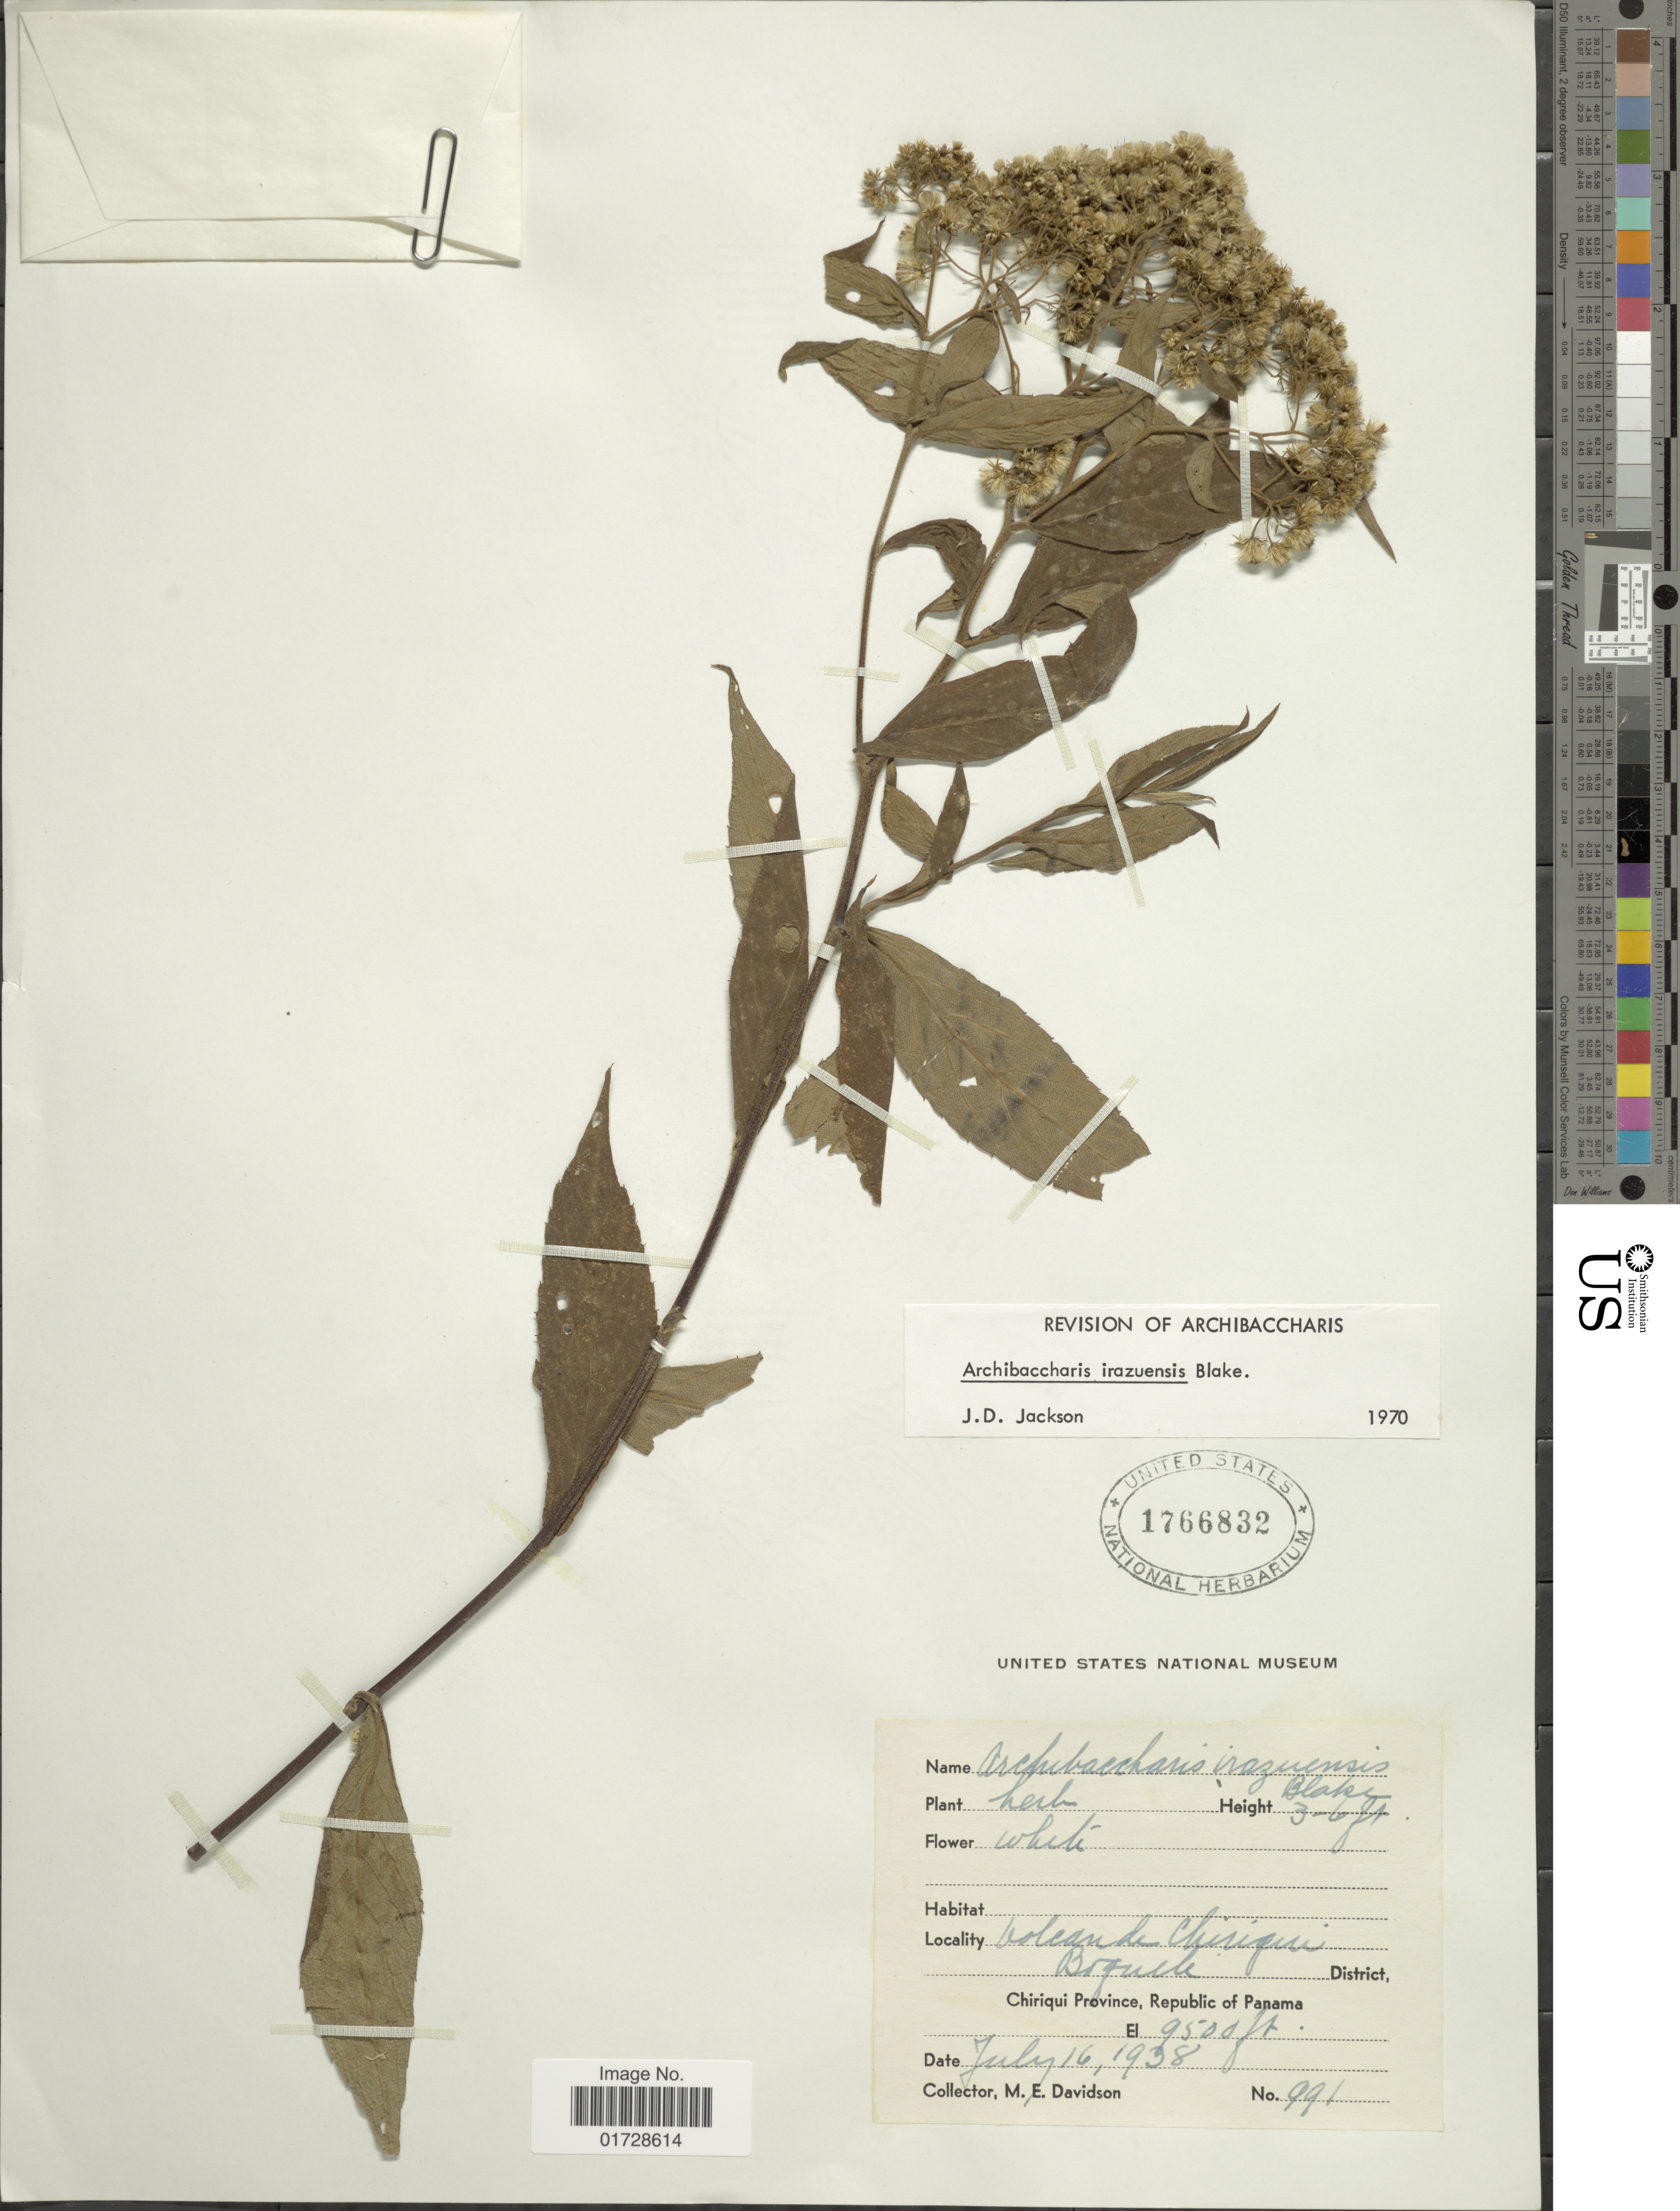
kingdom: Plantae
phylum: Tracheophyta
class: Magnoliopsida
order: Asterales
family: Asteraceae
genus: Archibaccharis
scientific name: Archibaccharis irazuensis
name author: (S.F. Blake) S.F. Blake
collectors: M. E. Davidson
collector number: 991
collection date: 1938-07-16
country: Panama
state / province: Chiriqui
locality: Volcan de Chiriqui, Boquete District, Republic of Panama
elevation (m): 2896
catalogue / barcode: US 1766832